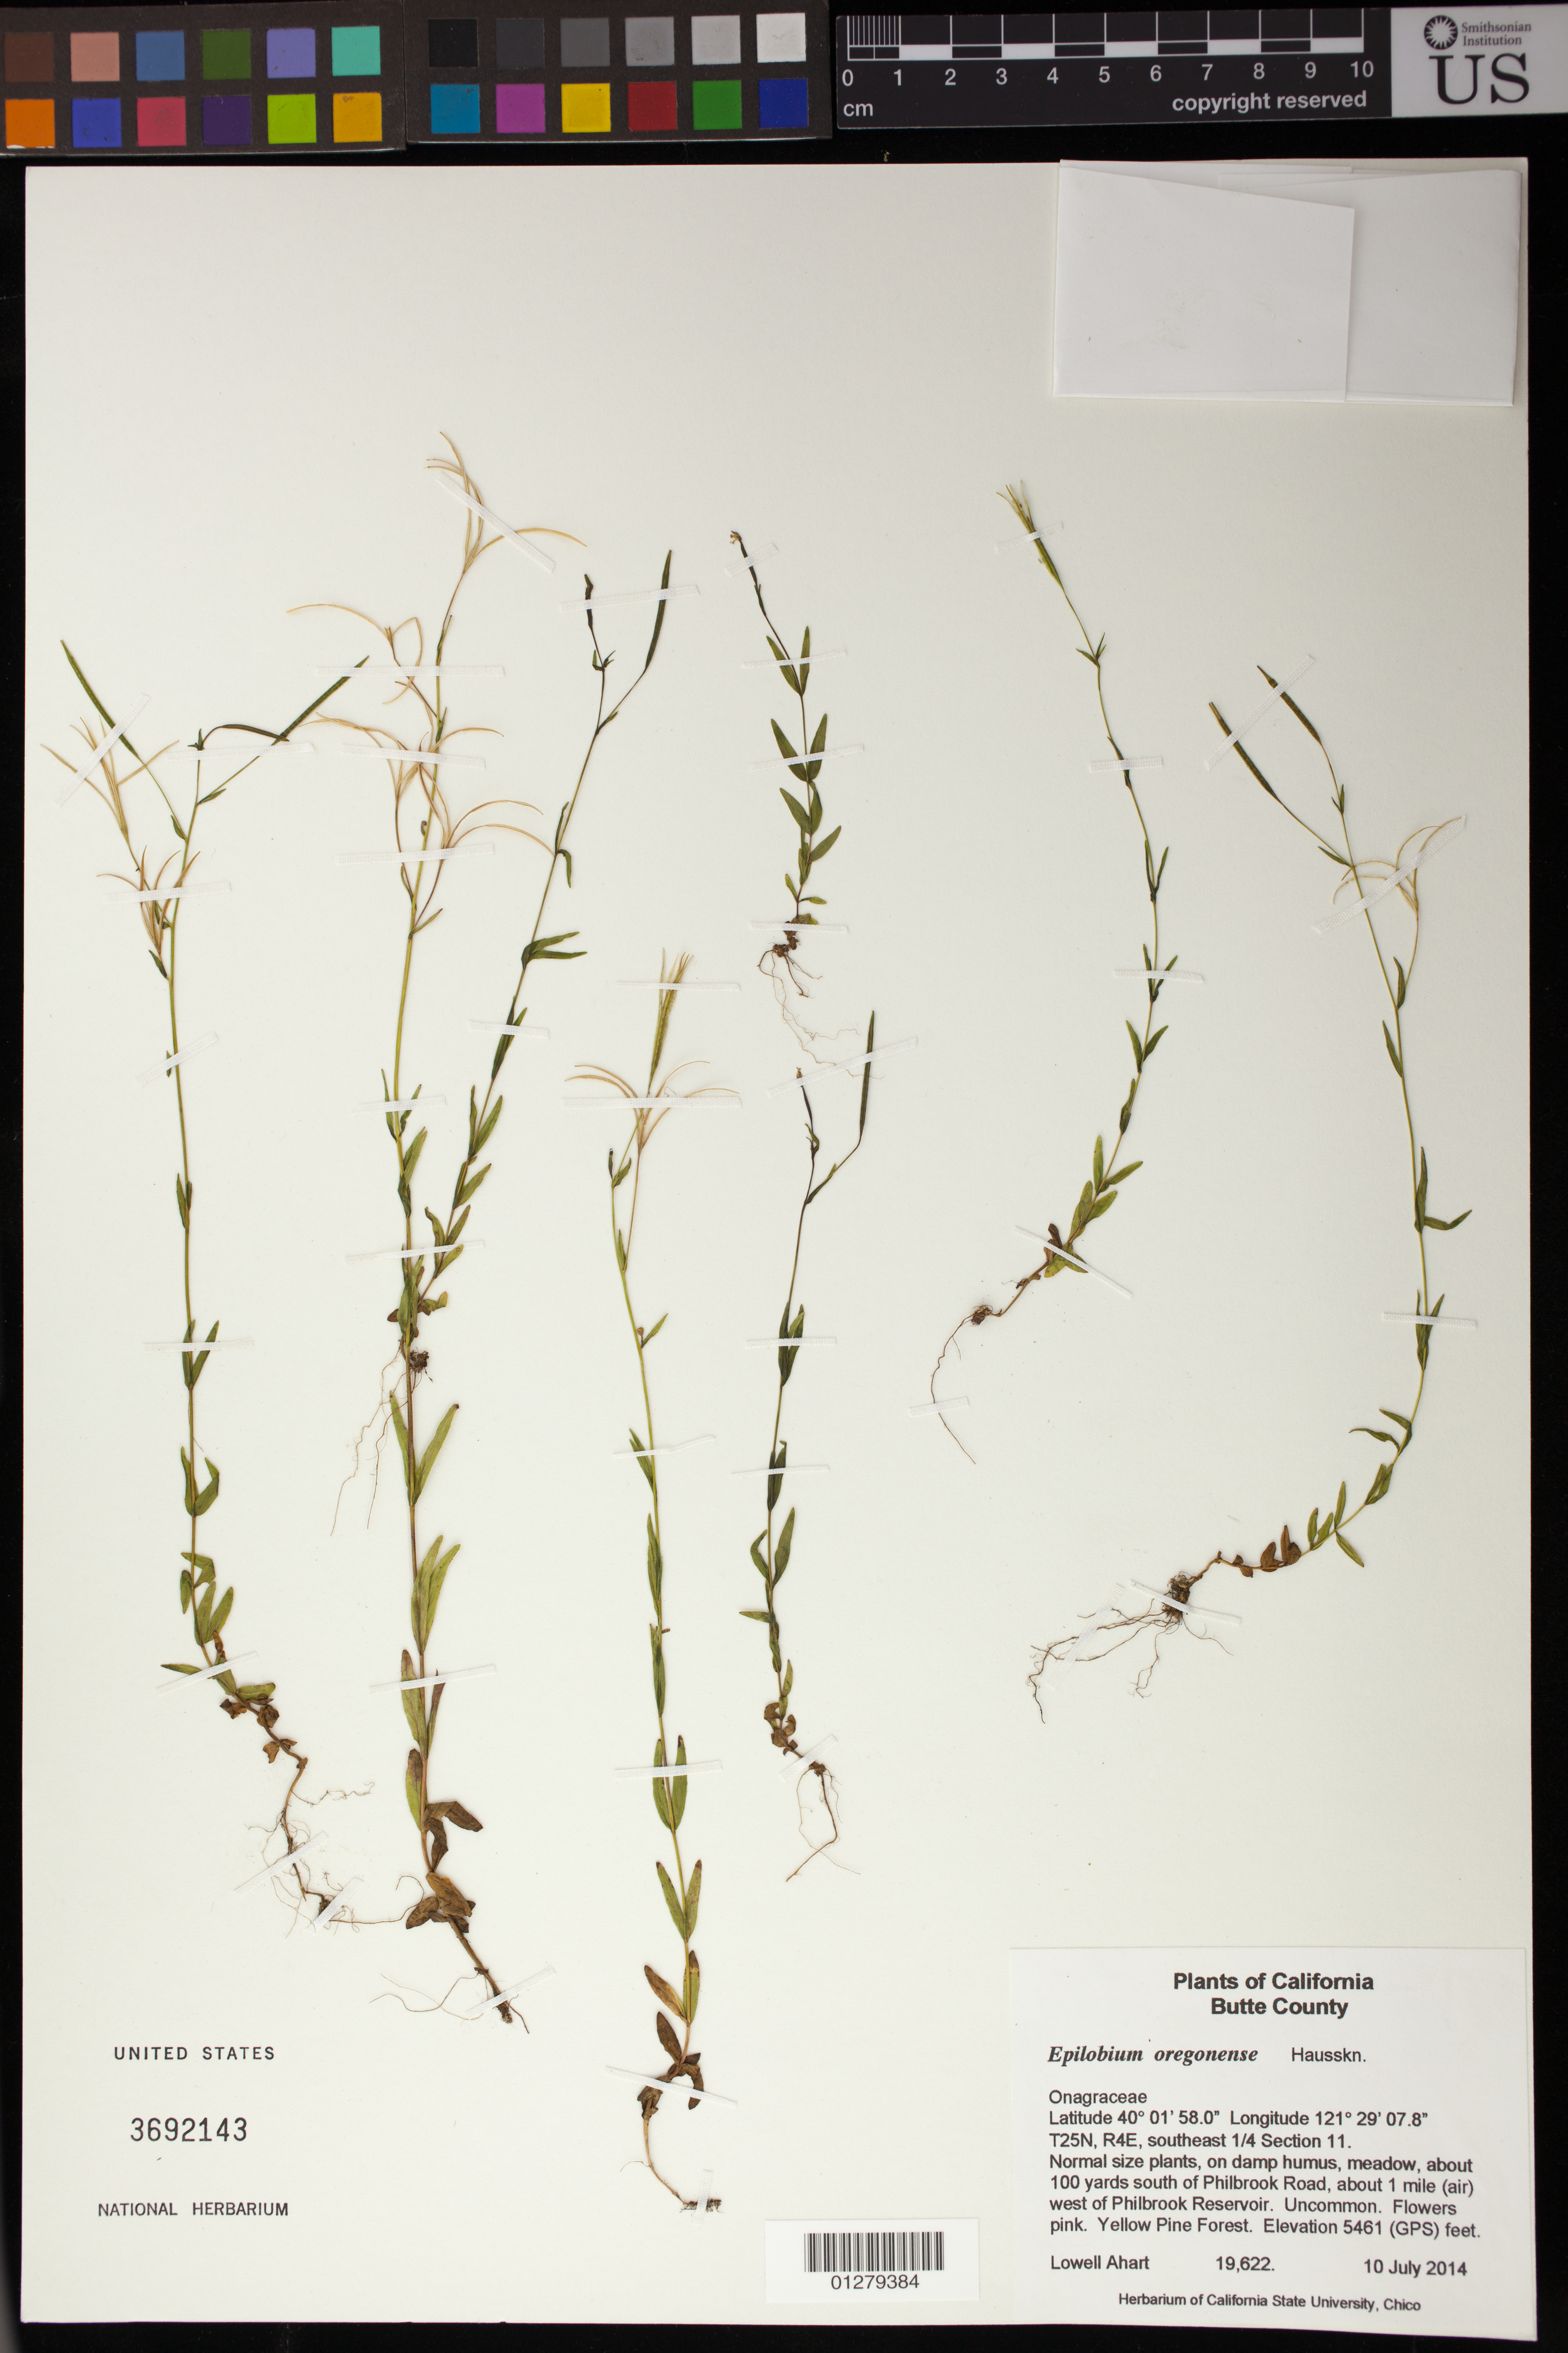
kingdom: Plantae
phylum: Tracheophyta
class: Magnoliopsida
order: Myrtales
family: Onagraceae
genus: Epilobium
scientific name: Epilobium oregonense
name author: Hausskn.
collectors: L. Ahart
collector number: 19622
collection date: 2014-07-10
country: United States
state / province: California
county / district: Butte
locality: Meadow about 100 yards south of Philbrook Road, about 1 mile (air) west of Philbrook Reservoir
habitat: Yellow Pine Forest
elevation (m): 1665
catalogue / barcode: US 3692143